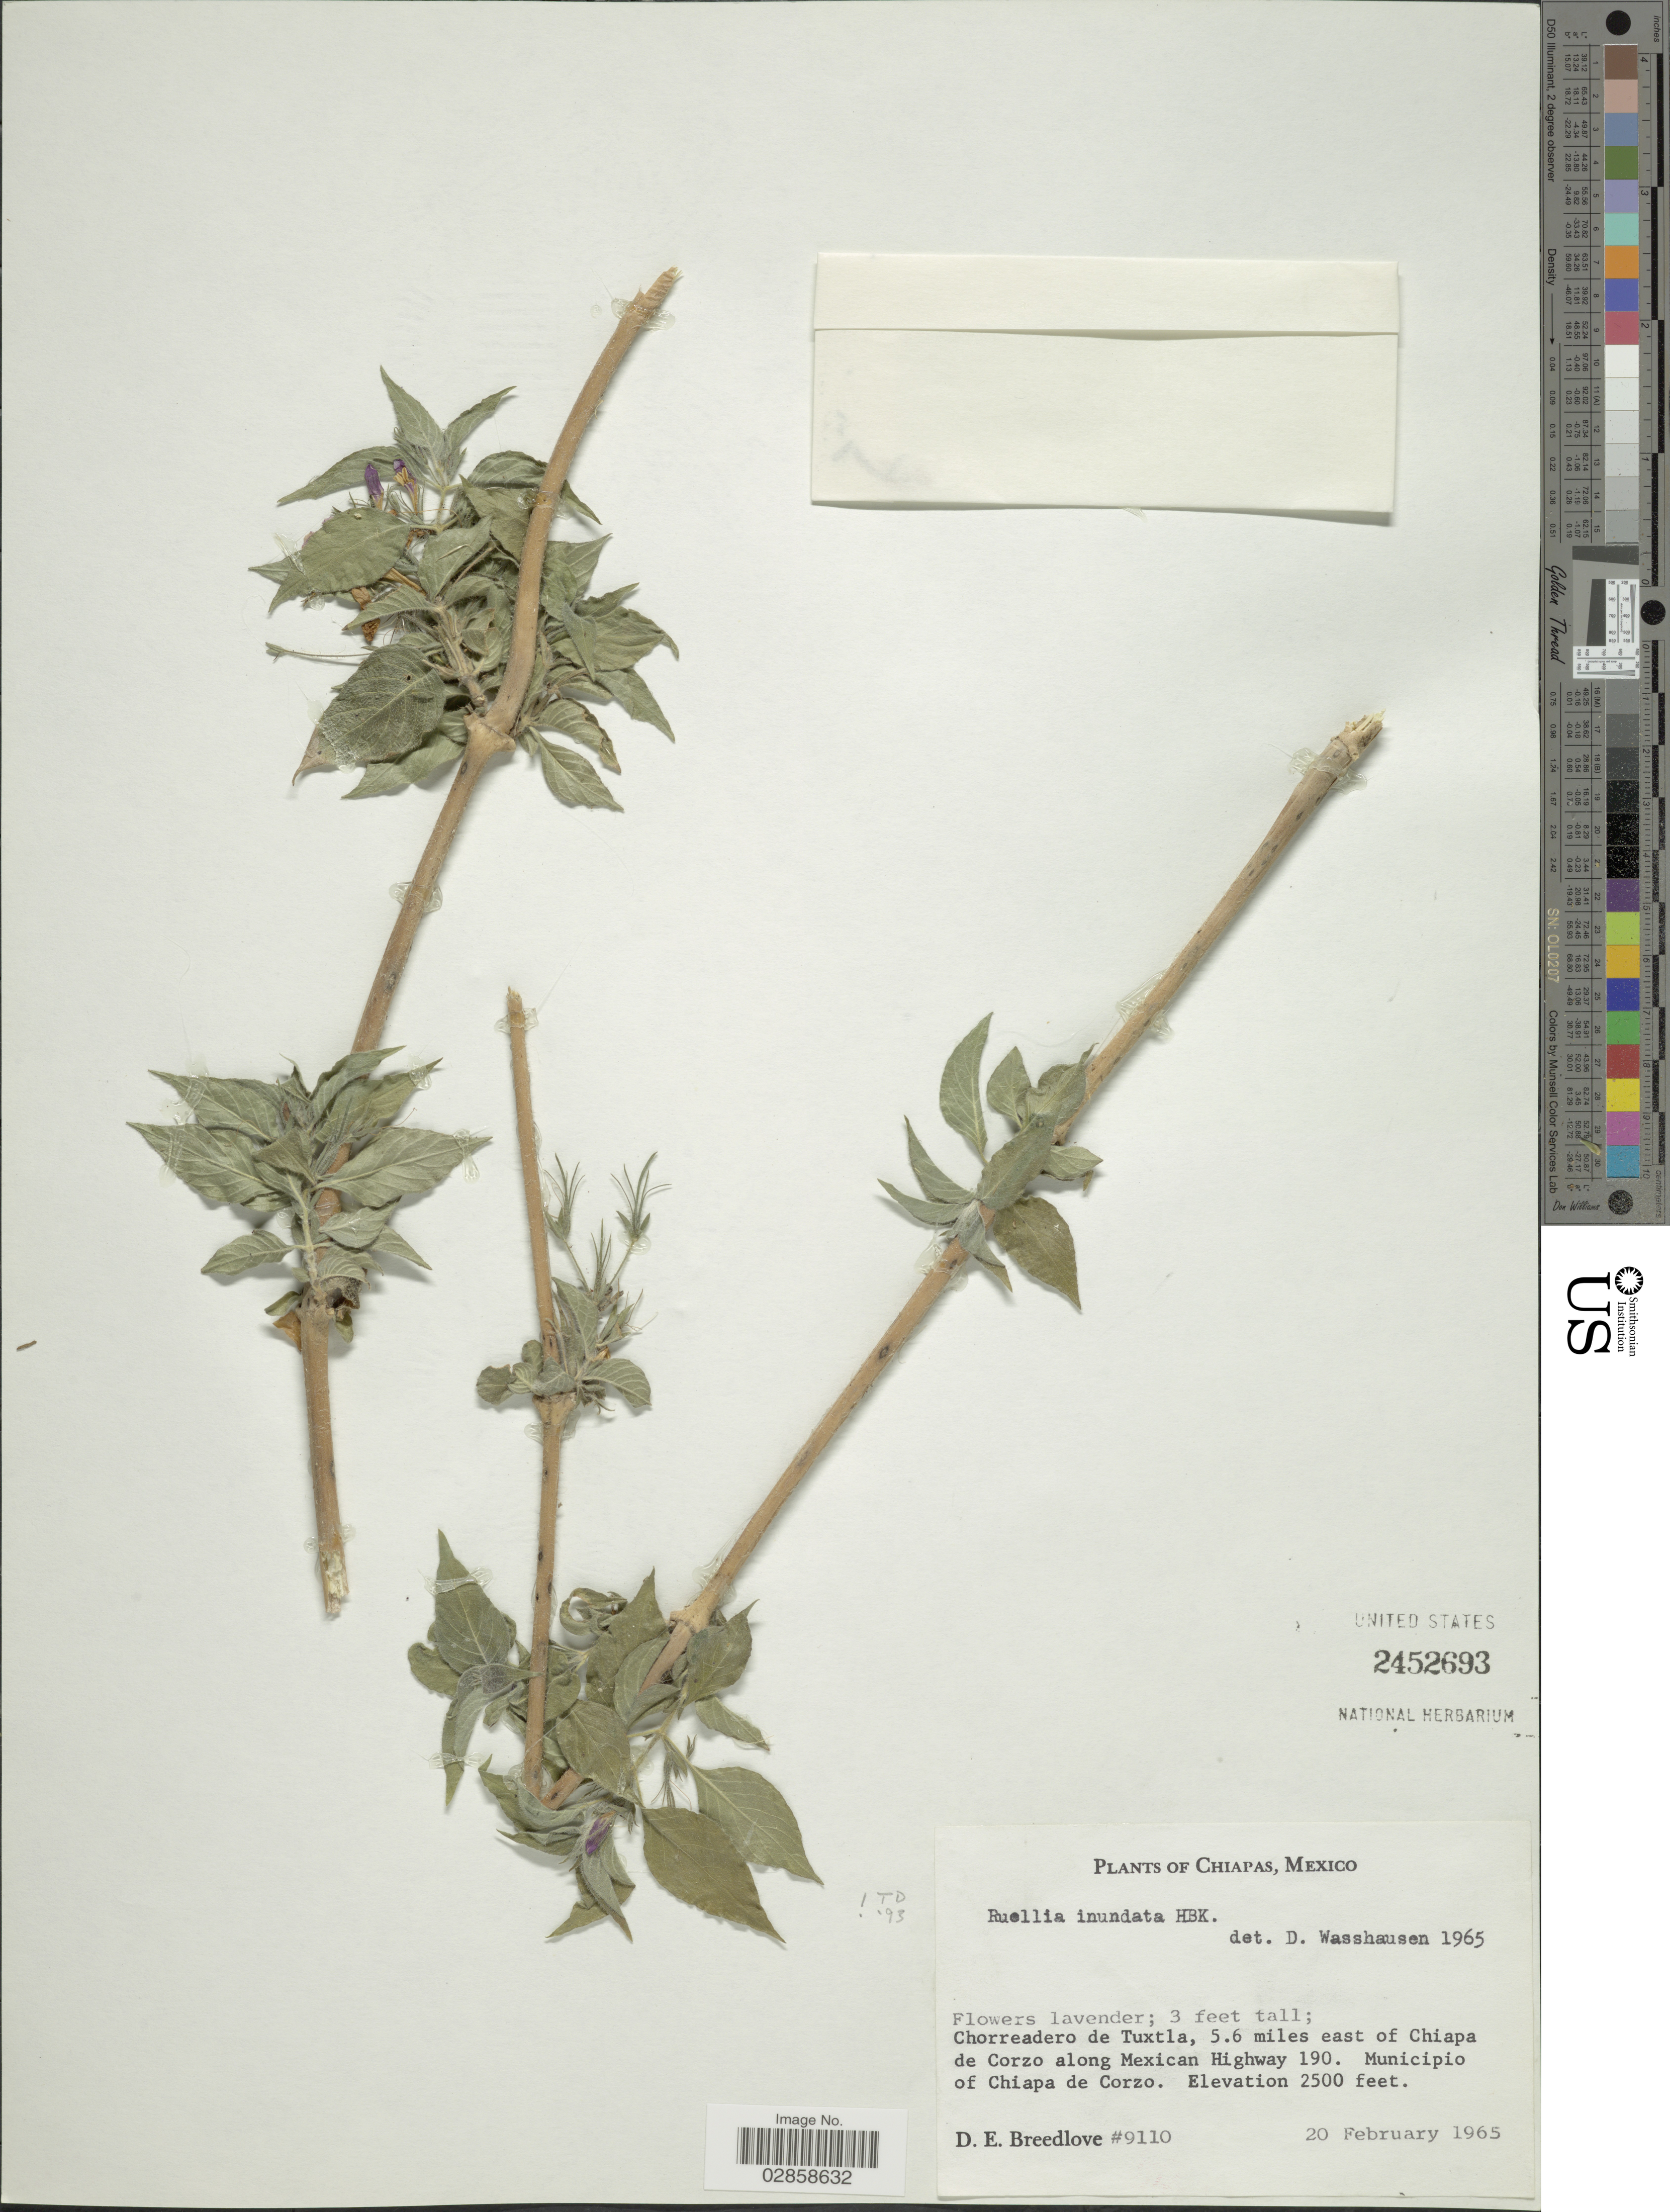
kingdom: Plantae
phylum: Tracheophyta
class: Magnoliopsida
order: Lamiales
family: Acanthaceae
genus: Ruellia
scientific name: Ruellia inundata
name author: Kunth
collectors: D. E. Breedlove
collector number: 9110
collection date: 1965-02-20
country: Mexico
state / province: Chiapas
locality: Chorreadero de Tuxtla, 5.6 miles east of Chiapa de Corzo along Mexican Highway 190. Municipio of Chiapa de Corzo.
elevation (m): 762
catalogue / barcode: US 2452693